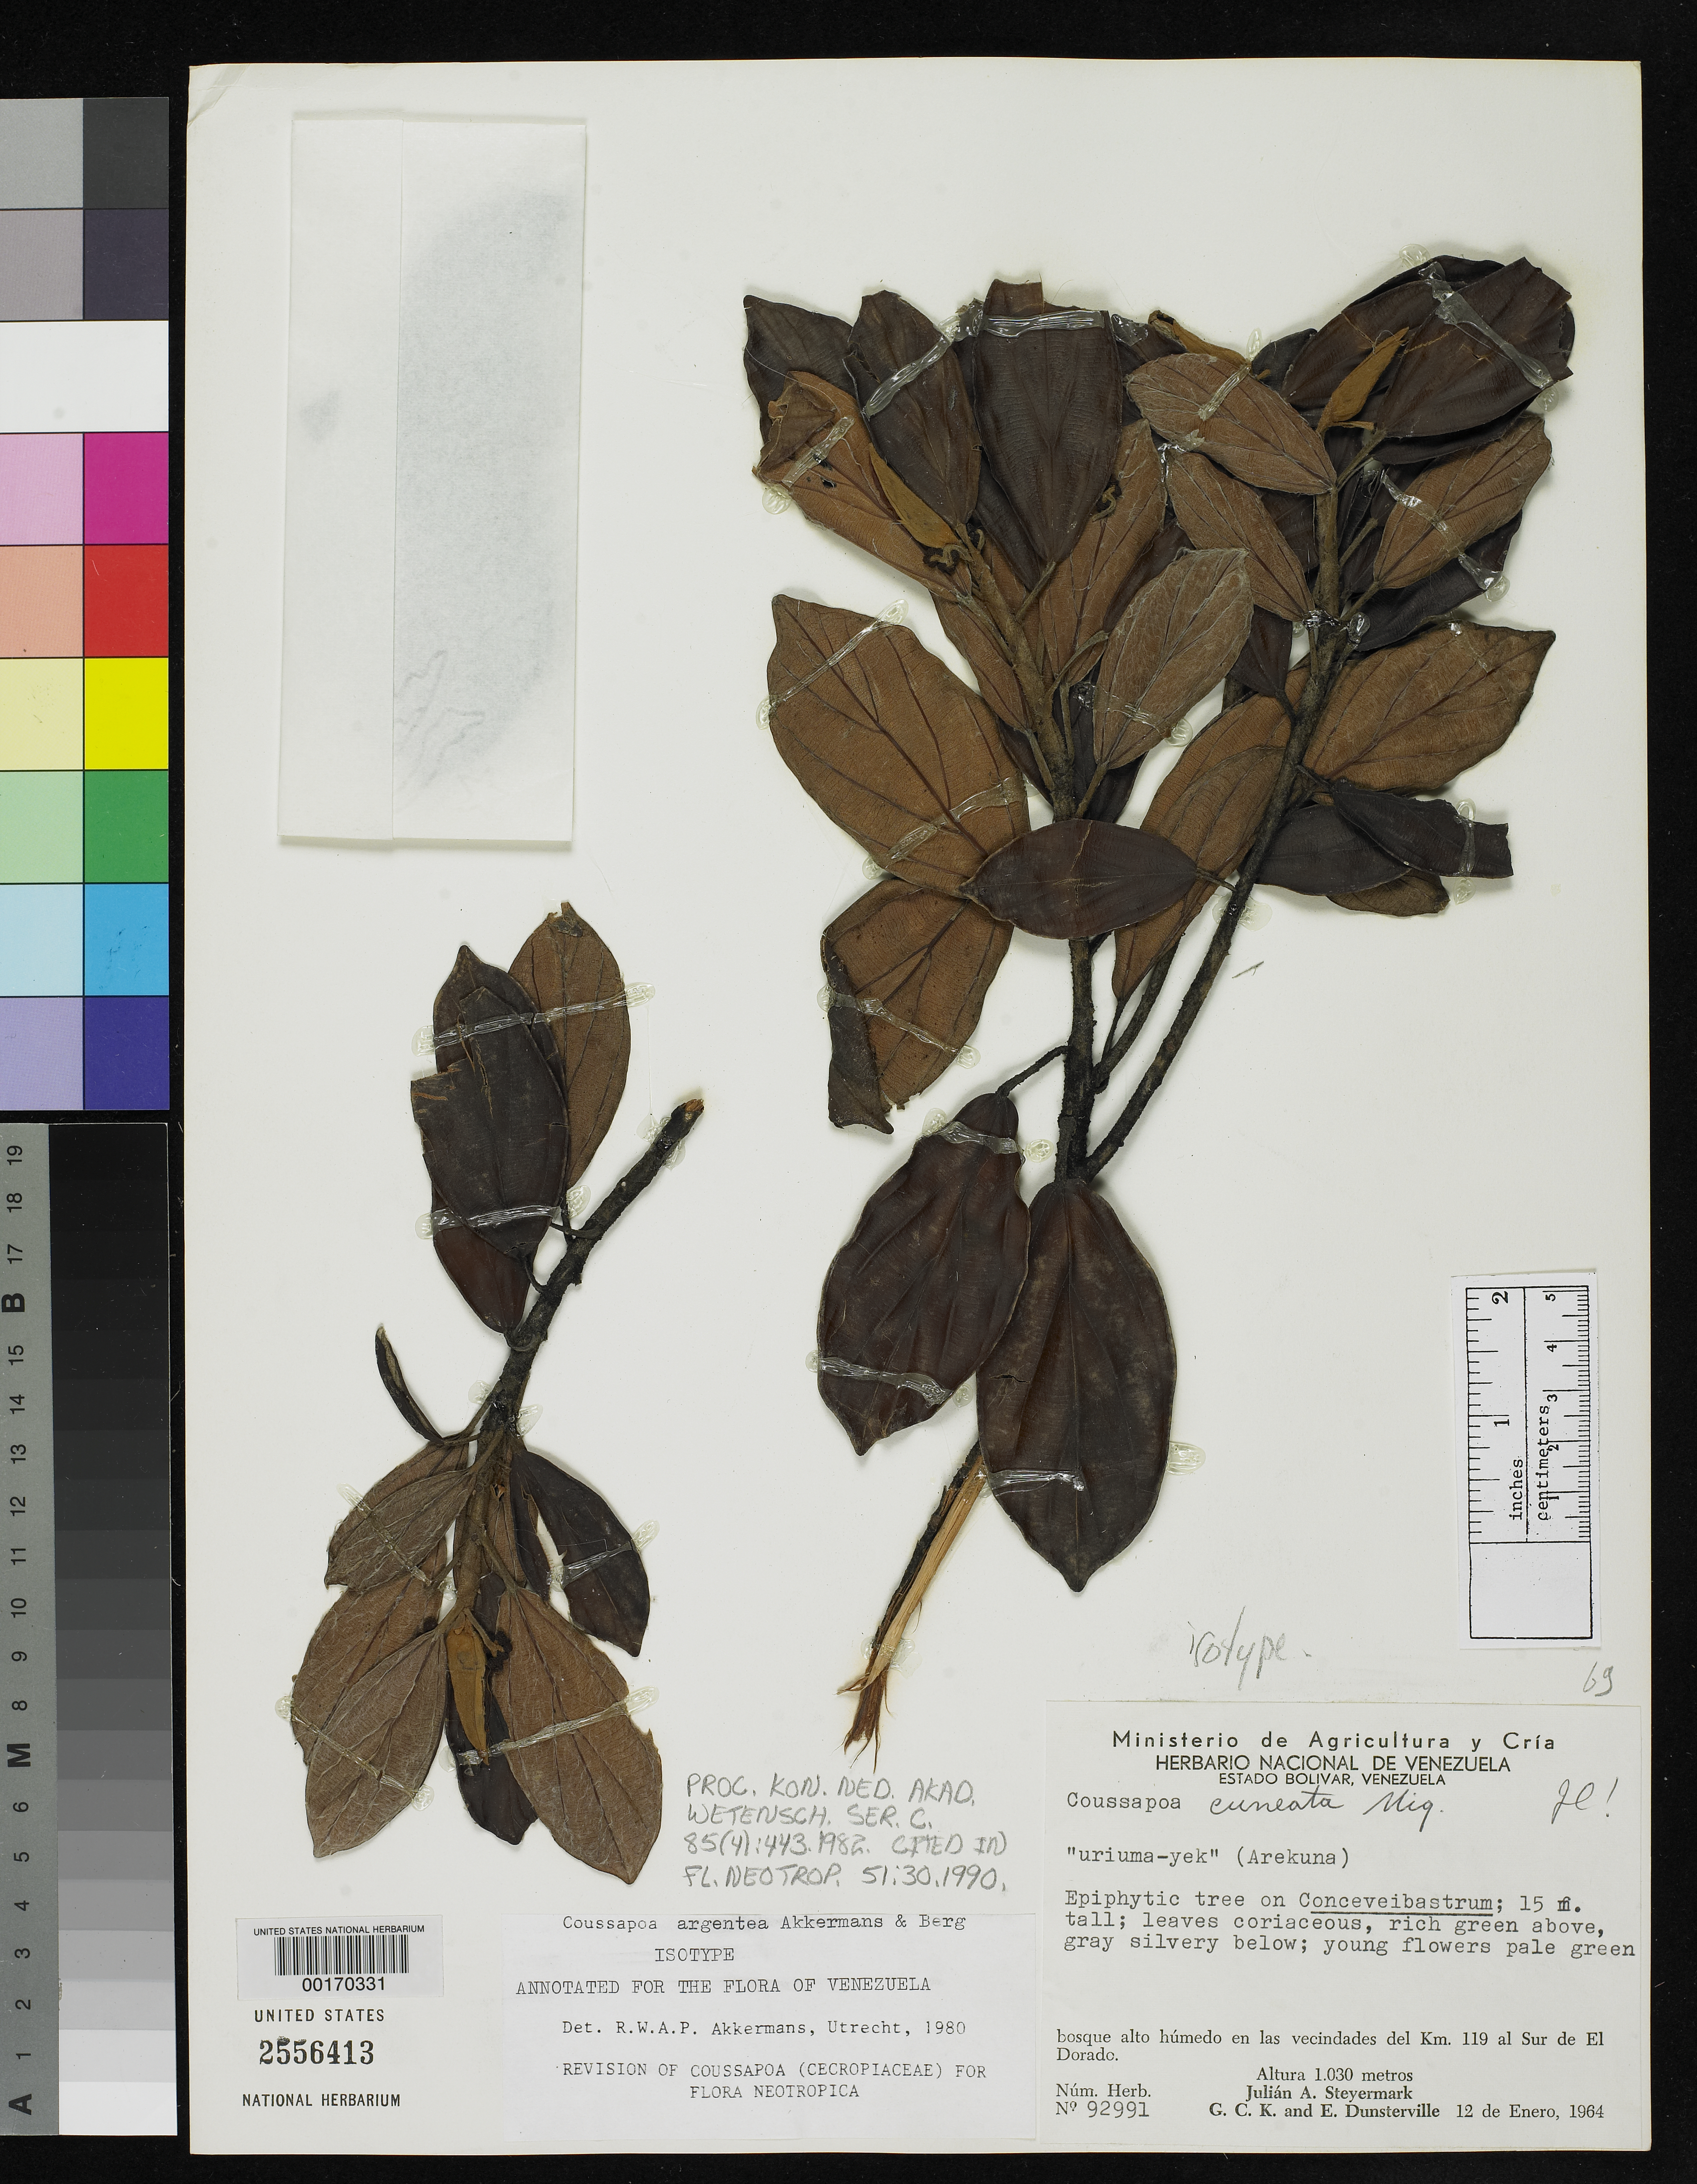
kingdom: Plantae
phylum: Tracheophyta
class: Magnoliopsida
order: Rosales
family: Urticaceae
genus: Coussapoa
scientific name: Coussapoa argentea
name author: Akkermans & C.C. Berg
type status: Isotype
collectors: J. Steyermark, G. C. K. Dunsterville & E. Dunsterville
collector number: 92991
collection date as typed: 12 Jan 1964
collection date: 1964-01-12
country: Venezuela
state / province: Bolivar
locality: Vicinity of km 119 to S of El Dorado.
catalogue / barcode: US 2556413